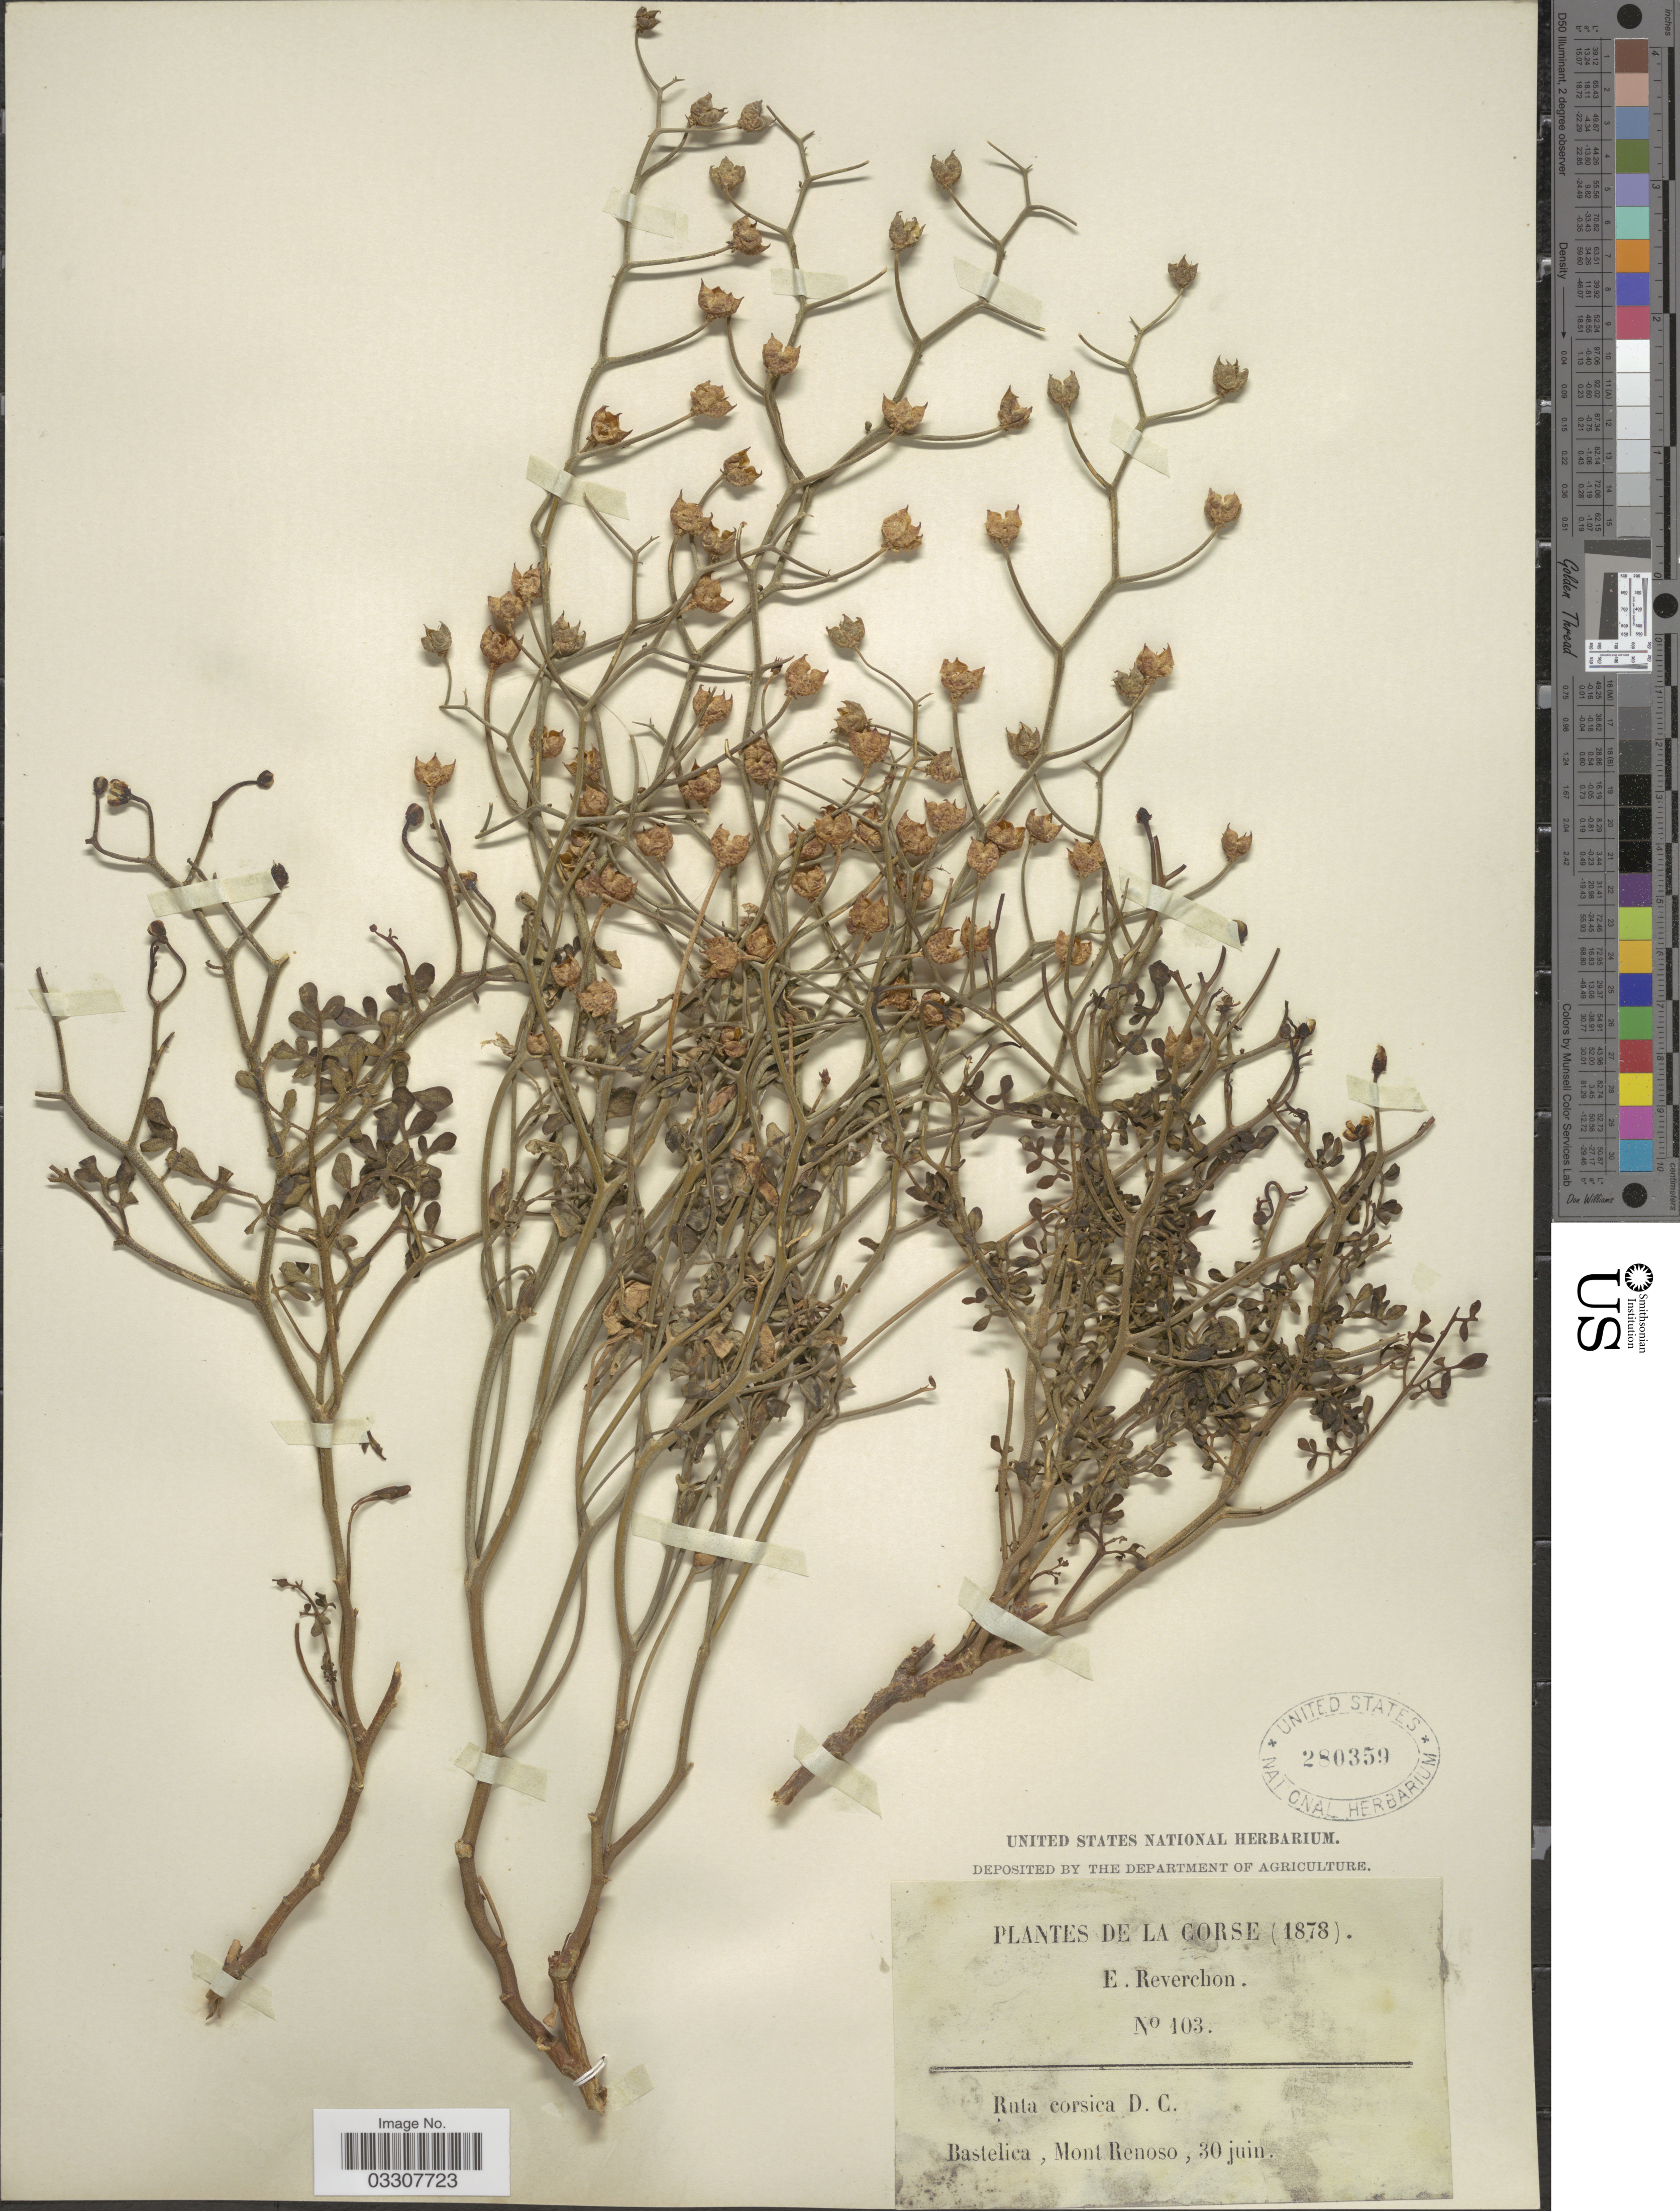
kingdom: Plantae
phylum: Tracheophyta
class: Magnoliopsida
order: Sapindales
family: Rutaceae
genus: Ruta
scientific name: Ruta corsica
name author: DC.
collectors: E. Reverchon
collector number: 103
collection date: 1878-06-30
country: France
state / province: Corsica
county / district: Haute-Corse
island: Corse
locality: La Corse. Bastelica, Mont Renoso.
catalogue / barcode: US 280359